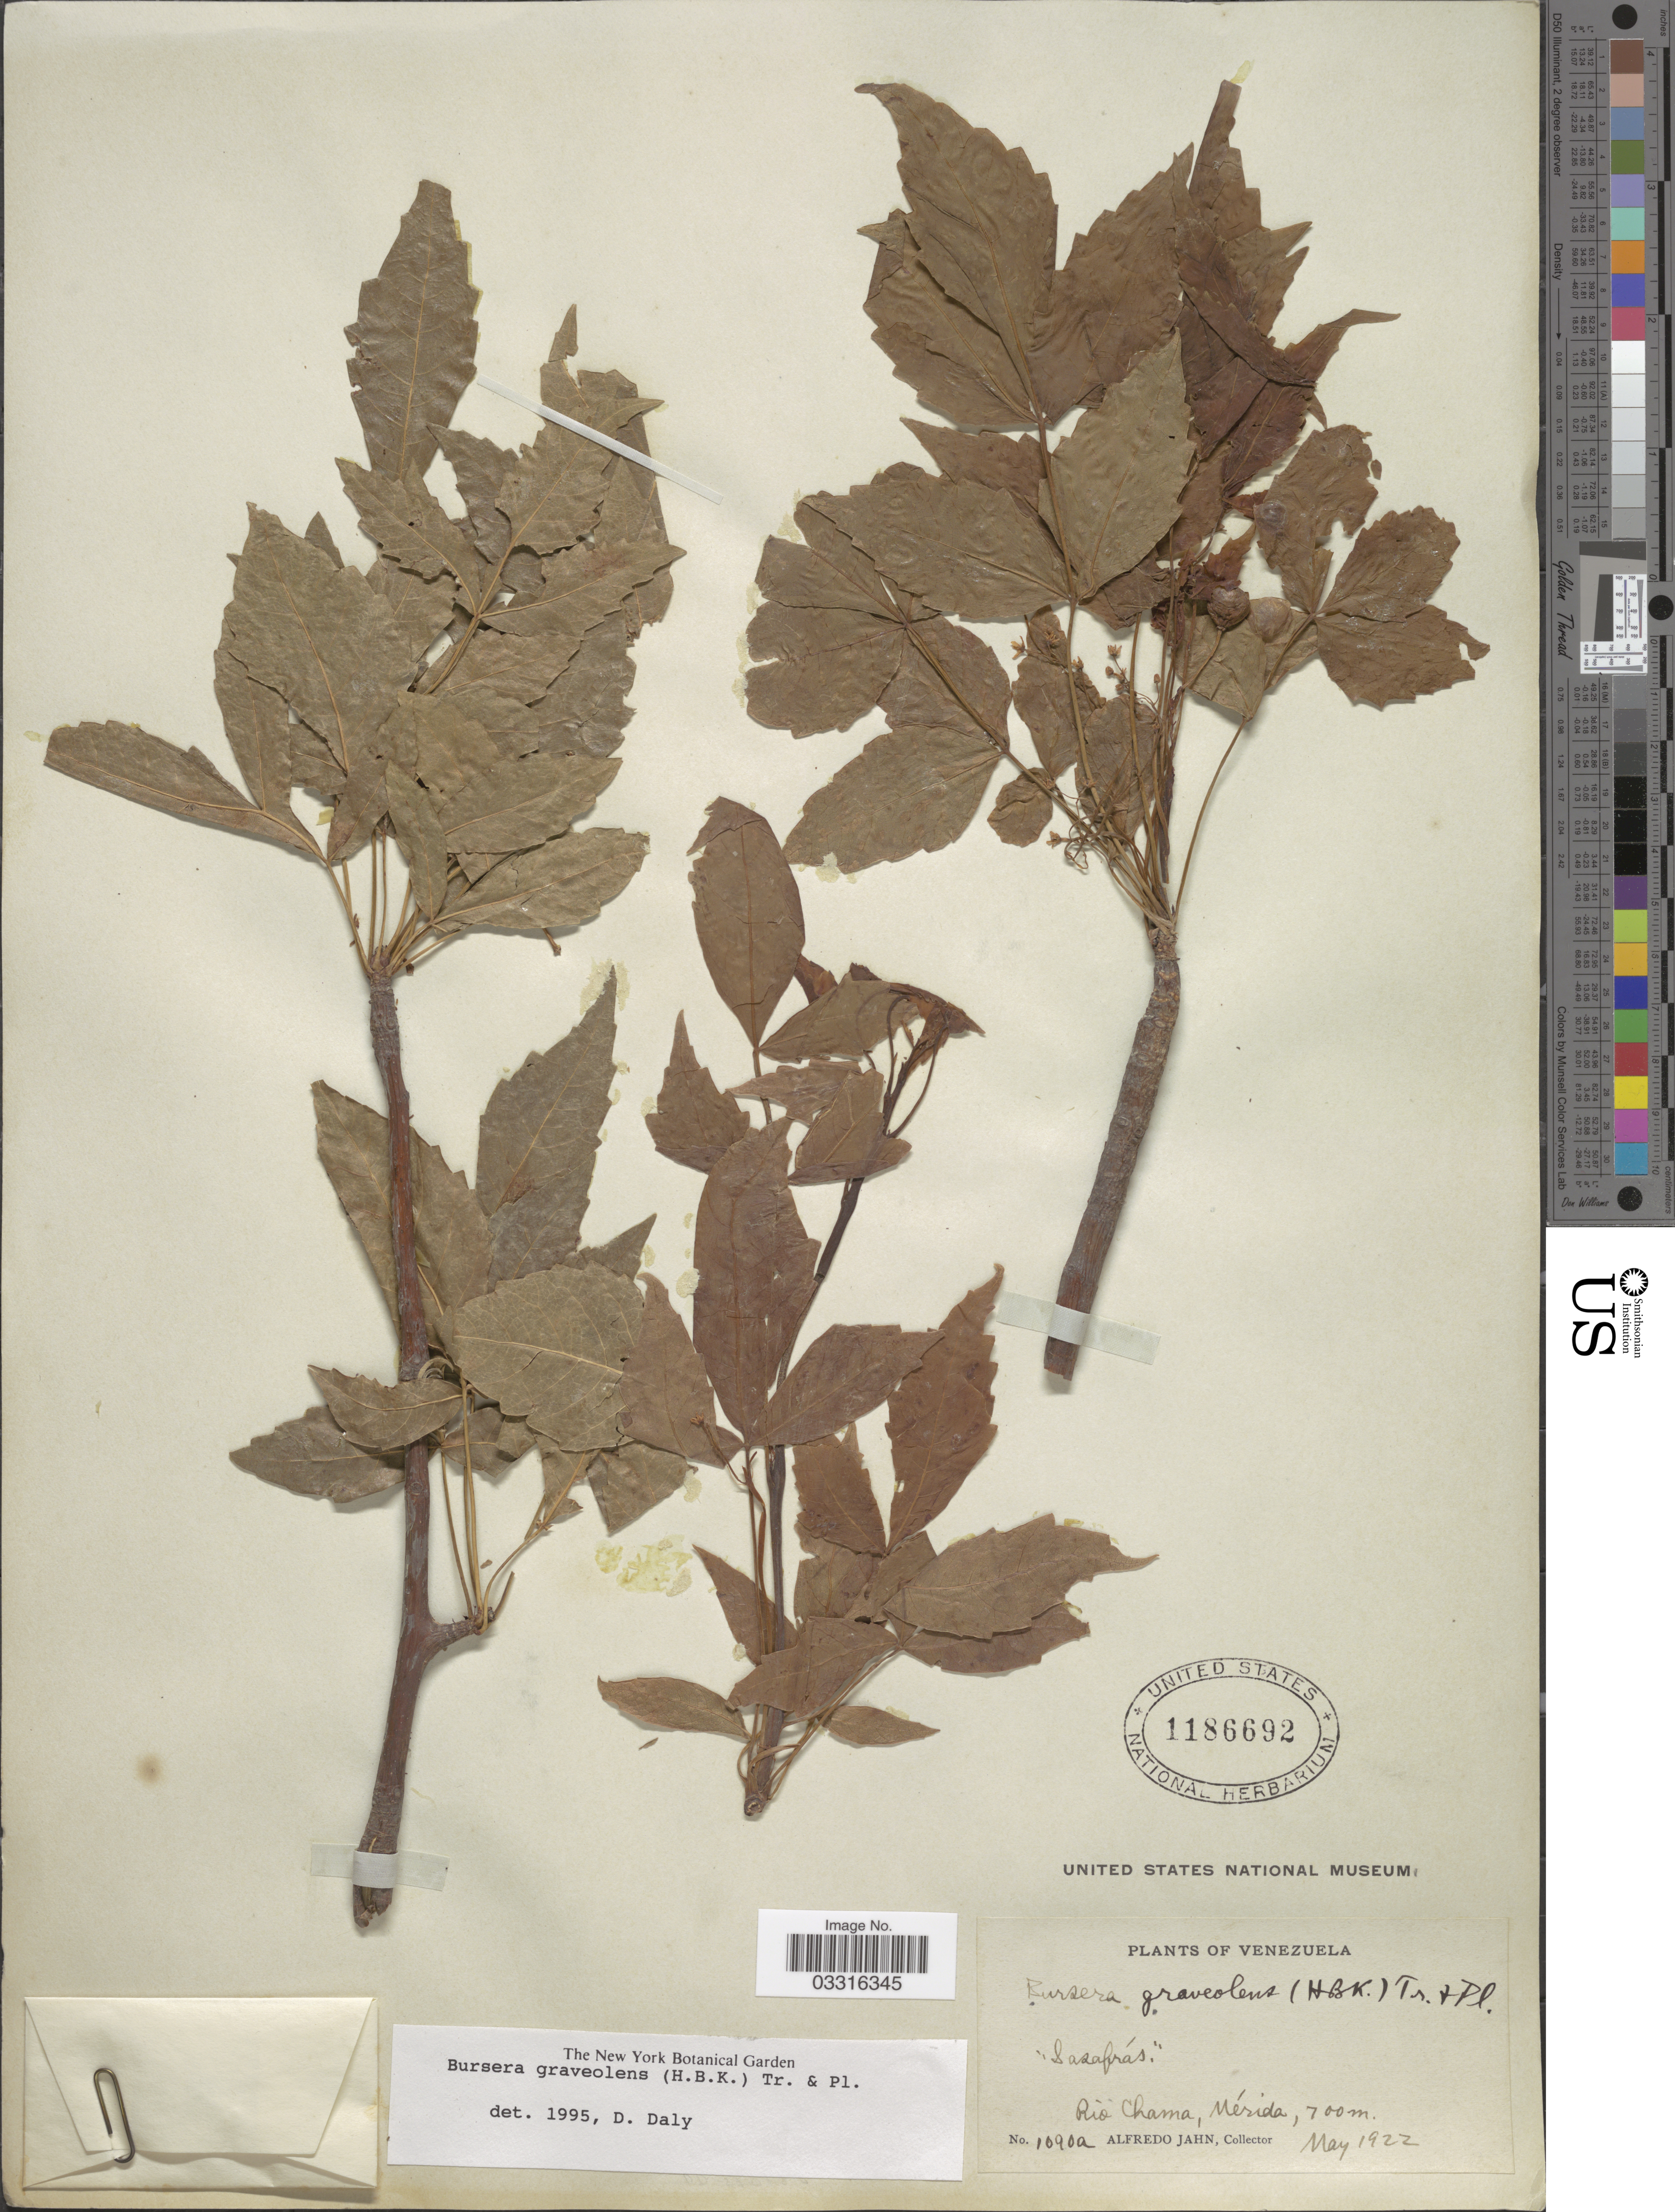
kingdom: Plantae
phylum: Tracheophyta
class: Magnoliopsida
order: Sapindales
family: Burseraceae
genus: Bursera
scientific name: Bursera graveolens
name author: (Kunth) Triana & Planch.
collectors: A. Jahn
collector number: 1090a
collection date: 1922-05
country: Venezuela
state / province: Mérida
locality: Rio Chama.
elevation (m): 700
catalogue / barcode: US 1186692